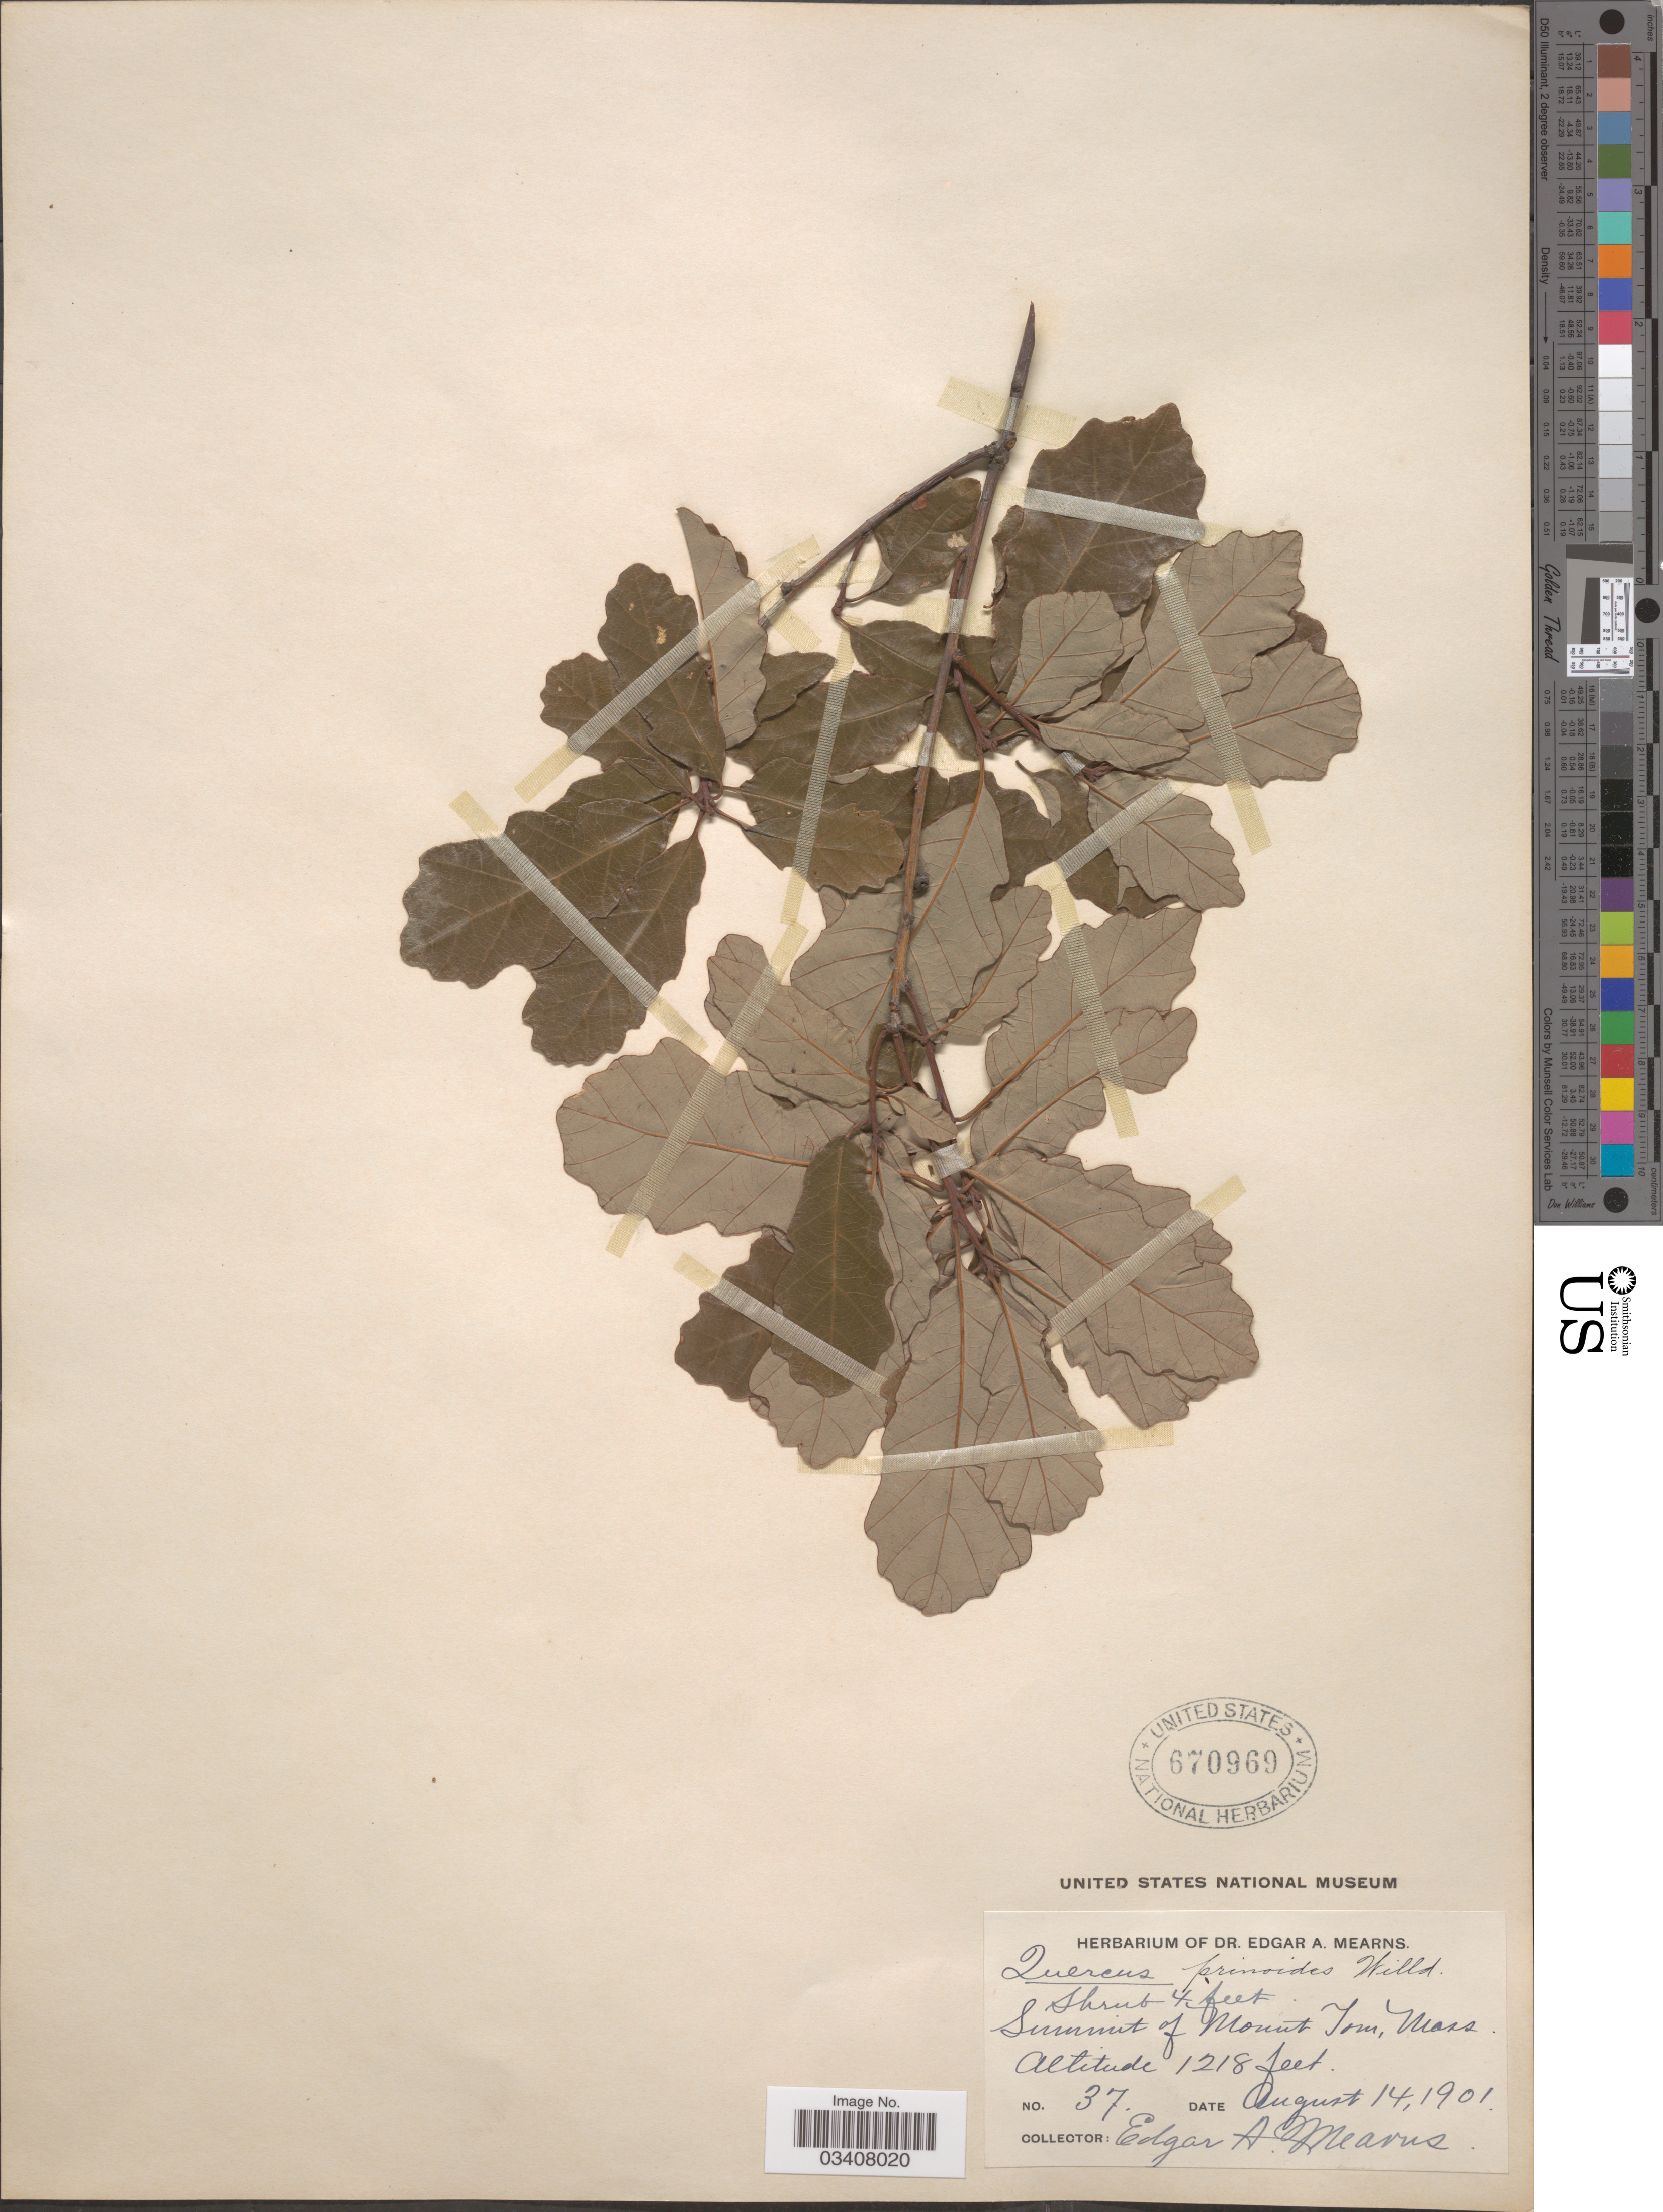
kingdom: Plantae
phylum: Tracheophyta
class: Magnoliopsida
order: Fagales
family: Fagaceae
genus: Quercus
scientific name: Quercus prinoides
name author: Willd.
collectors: E. A. Mearns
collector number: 37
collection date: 1901-08-14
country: United States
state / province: Massachusetts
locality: Summit of Mount Tom.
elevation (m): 371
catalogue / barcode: US 670969